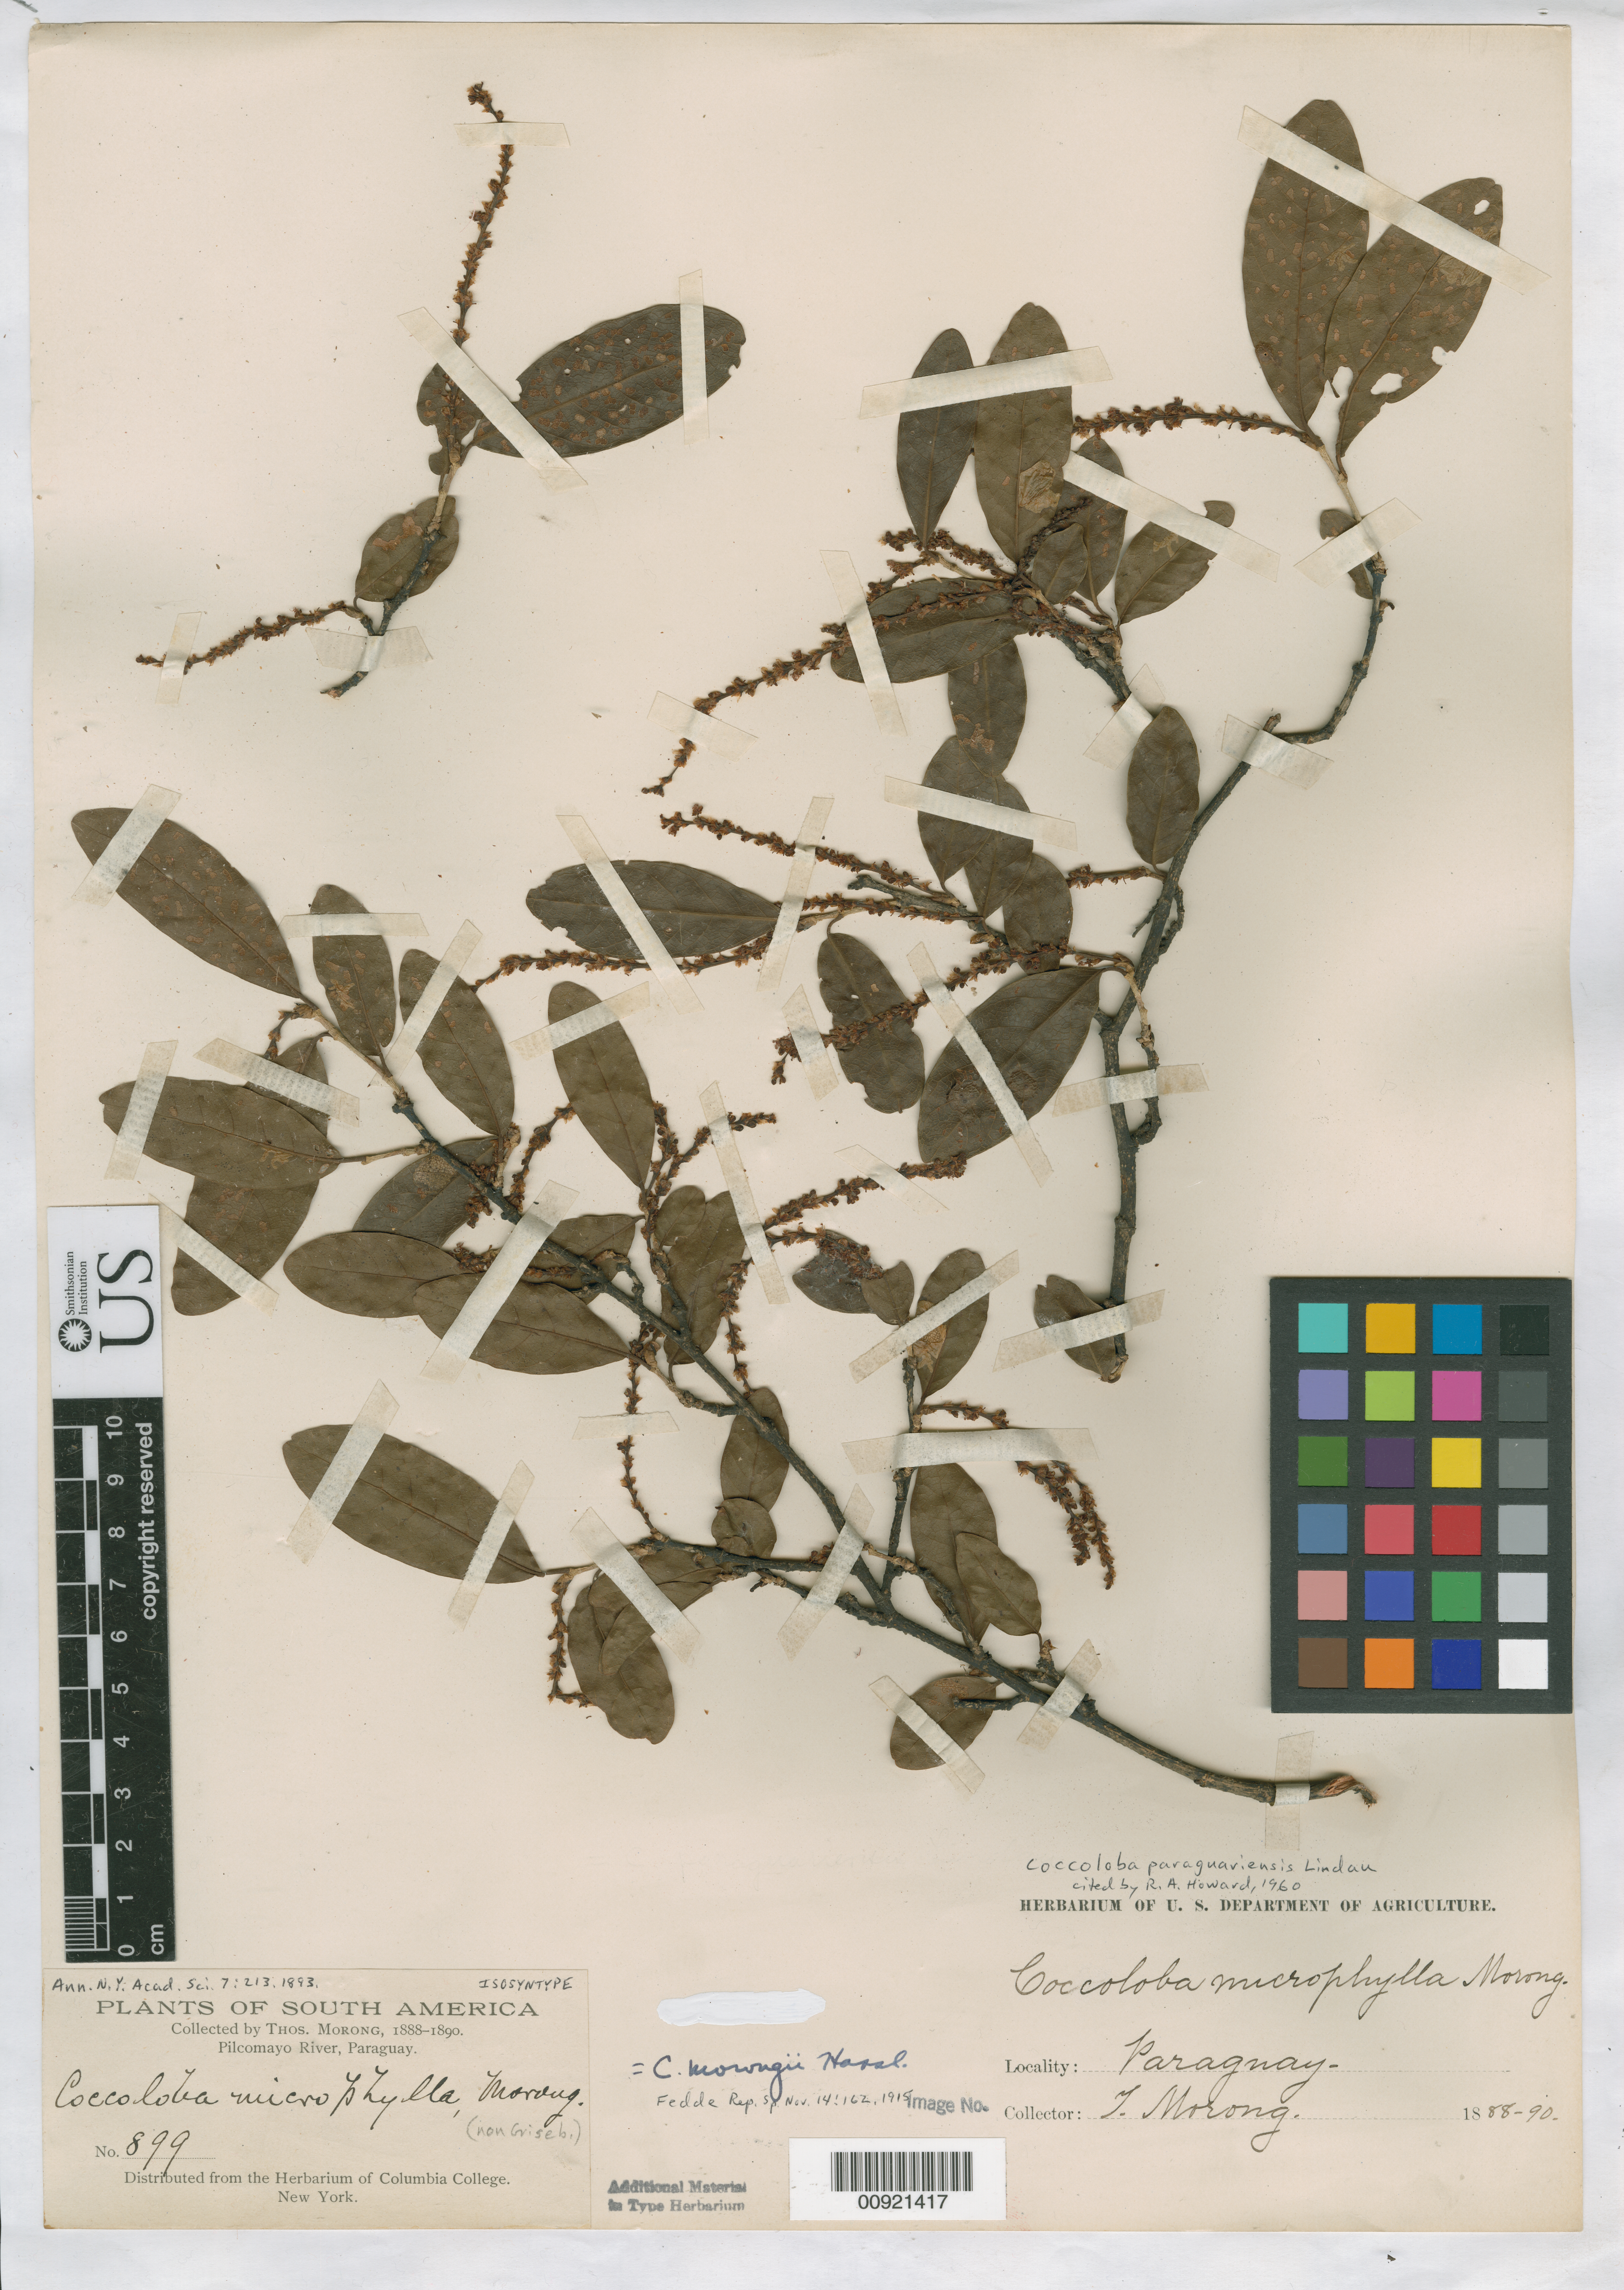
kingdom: Plantae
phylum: Tracheophyta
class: Magnoliopsida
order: Caryophyllales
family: Polygonaceae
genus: Coccoloba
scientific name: Coccoloba microphylla Morong, nom. illeg.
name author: Morong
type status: Isosyntype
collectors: T. Morong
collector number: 899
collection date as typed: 1888 to -- --- 1890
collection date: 1888/1890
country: Paraguay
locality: Rio Pilcomayo.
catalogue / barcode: US 98823